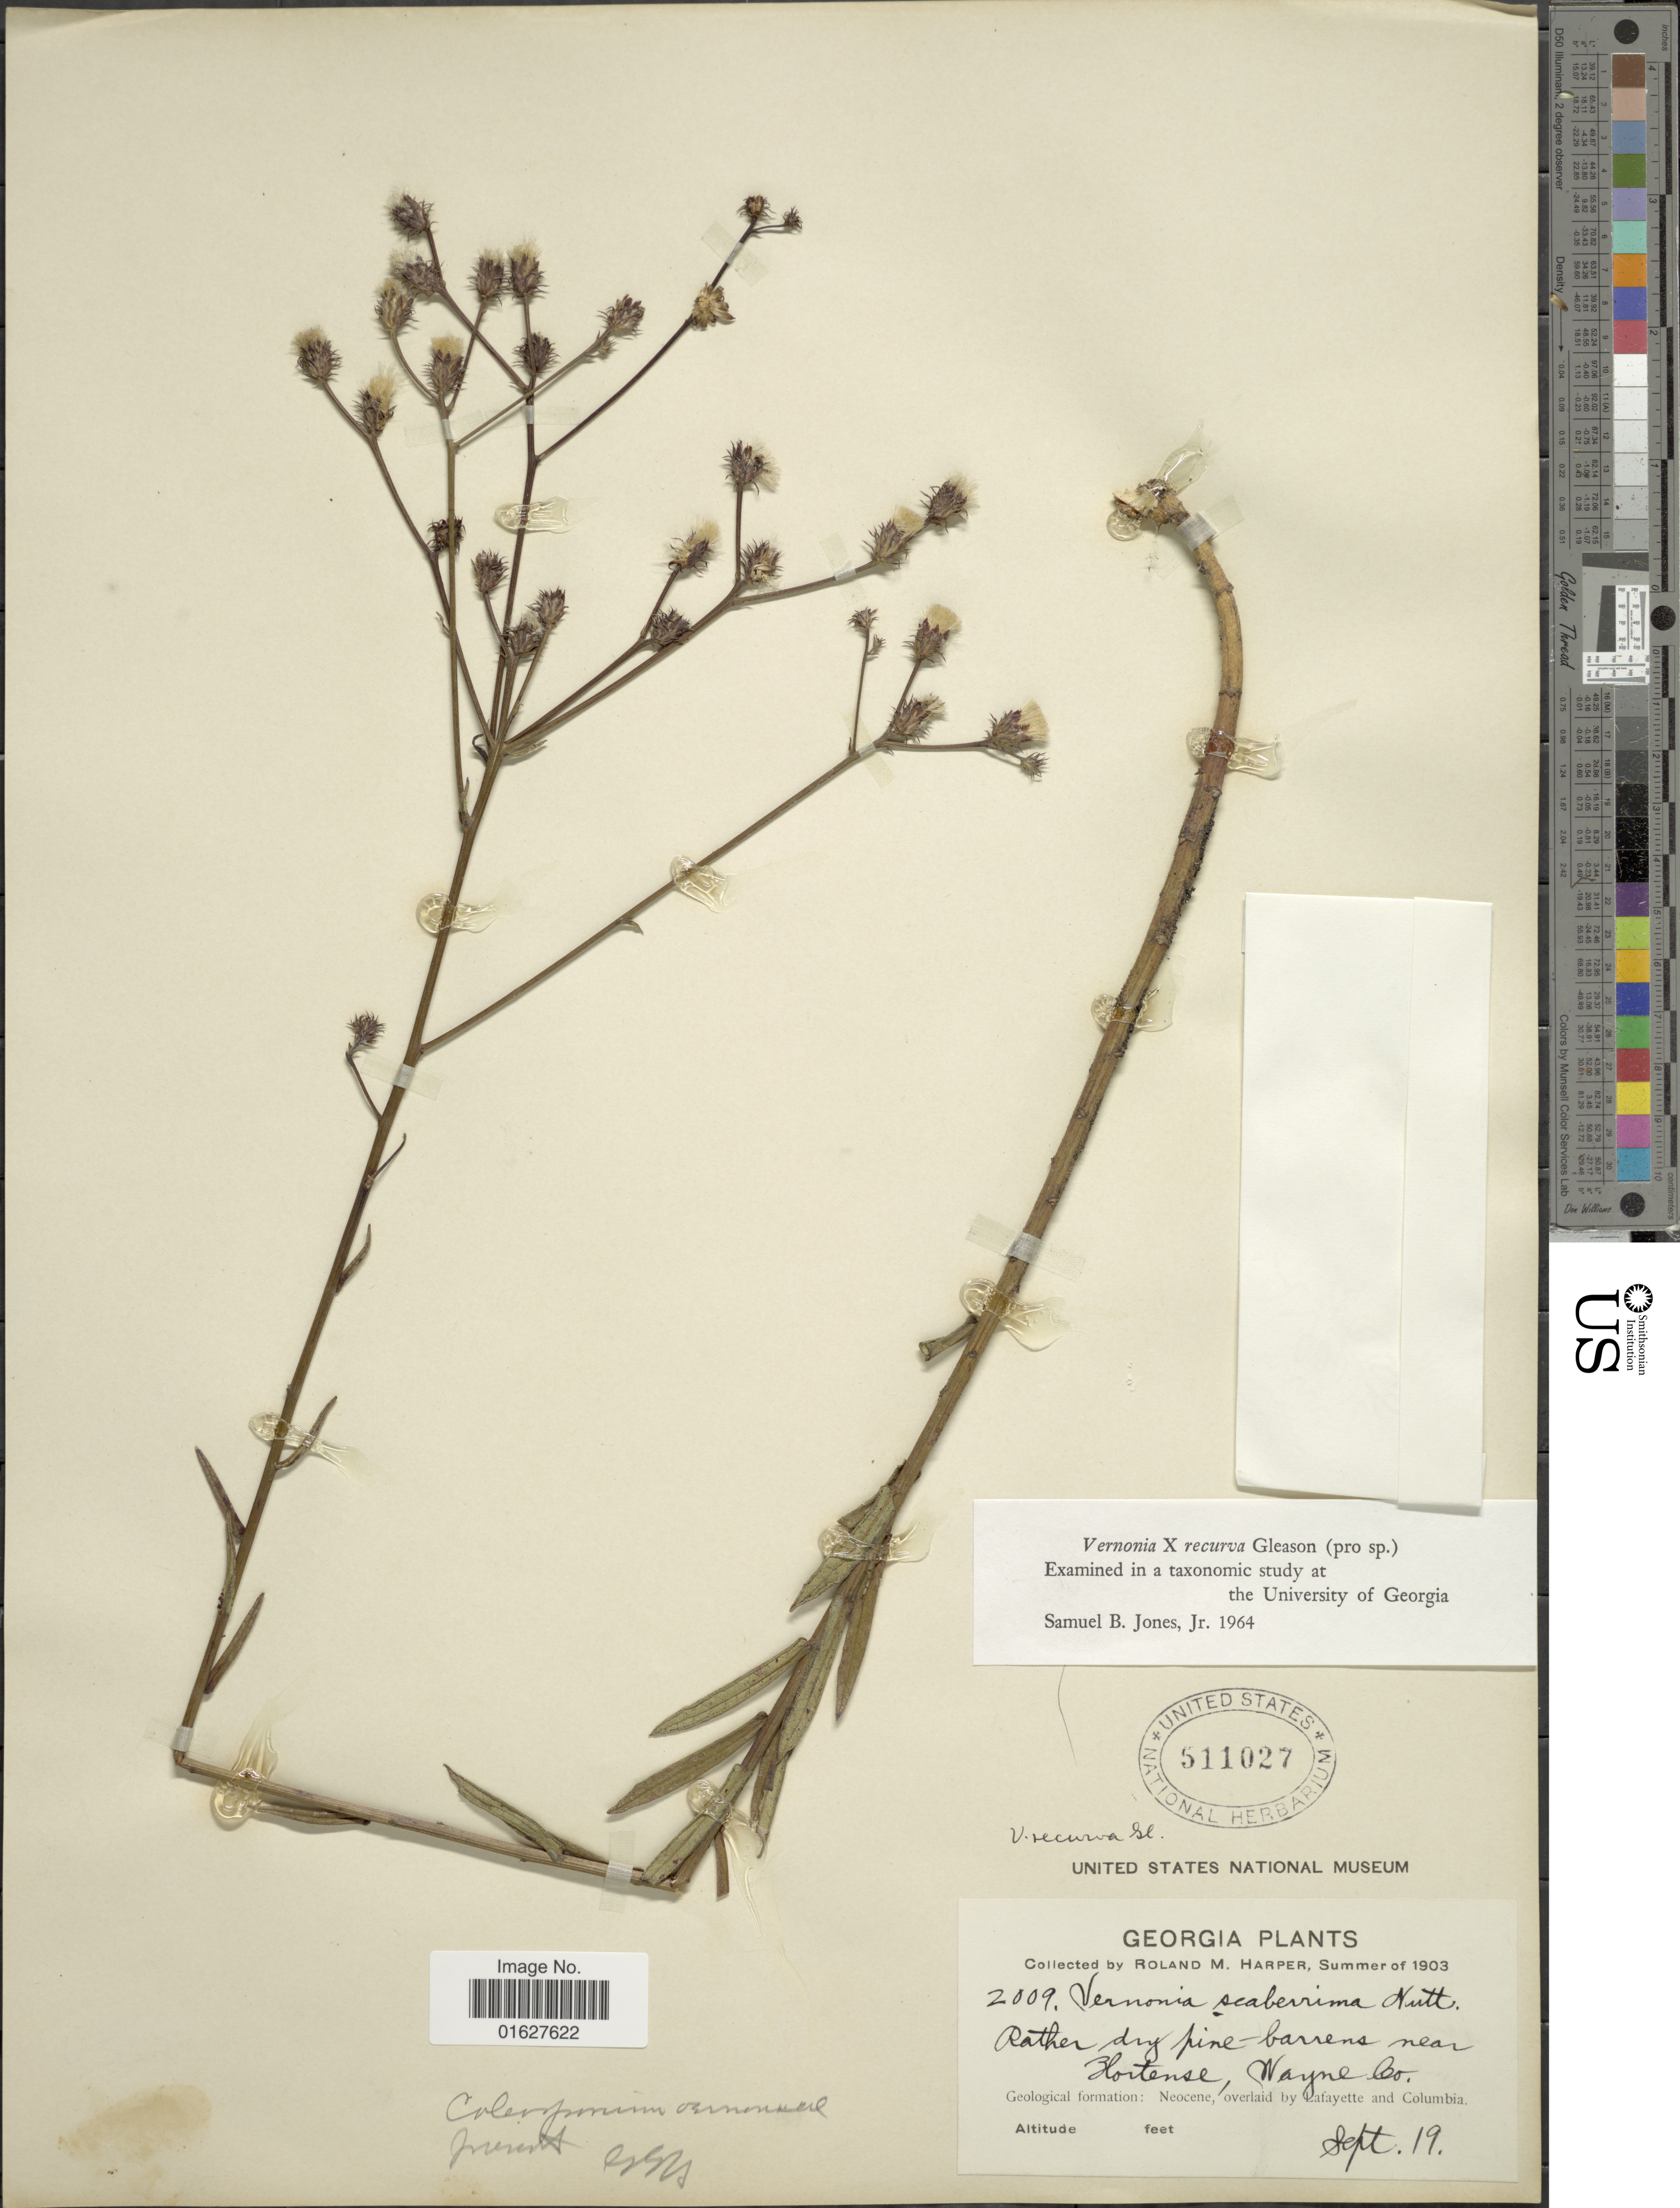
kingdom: Plantae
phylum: Tracheophyta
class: Magnoliopsida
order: Asterales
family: Asteraceae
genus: Vernonia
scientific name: Vernonia recurva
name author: Gleason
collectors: R. M. Harper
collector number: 2009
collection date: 1903-09-19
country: United States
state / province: Georgia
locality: Rather dry pine barrens near Hortens, Wayne Co.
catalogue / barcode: US 511027